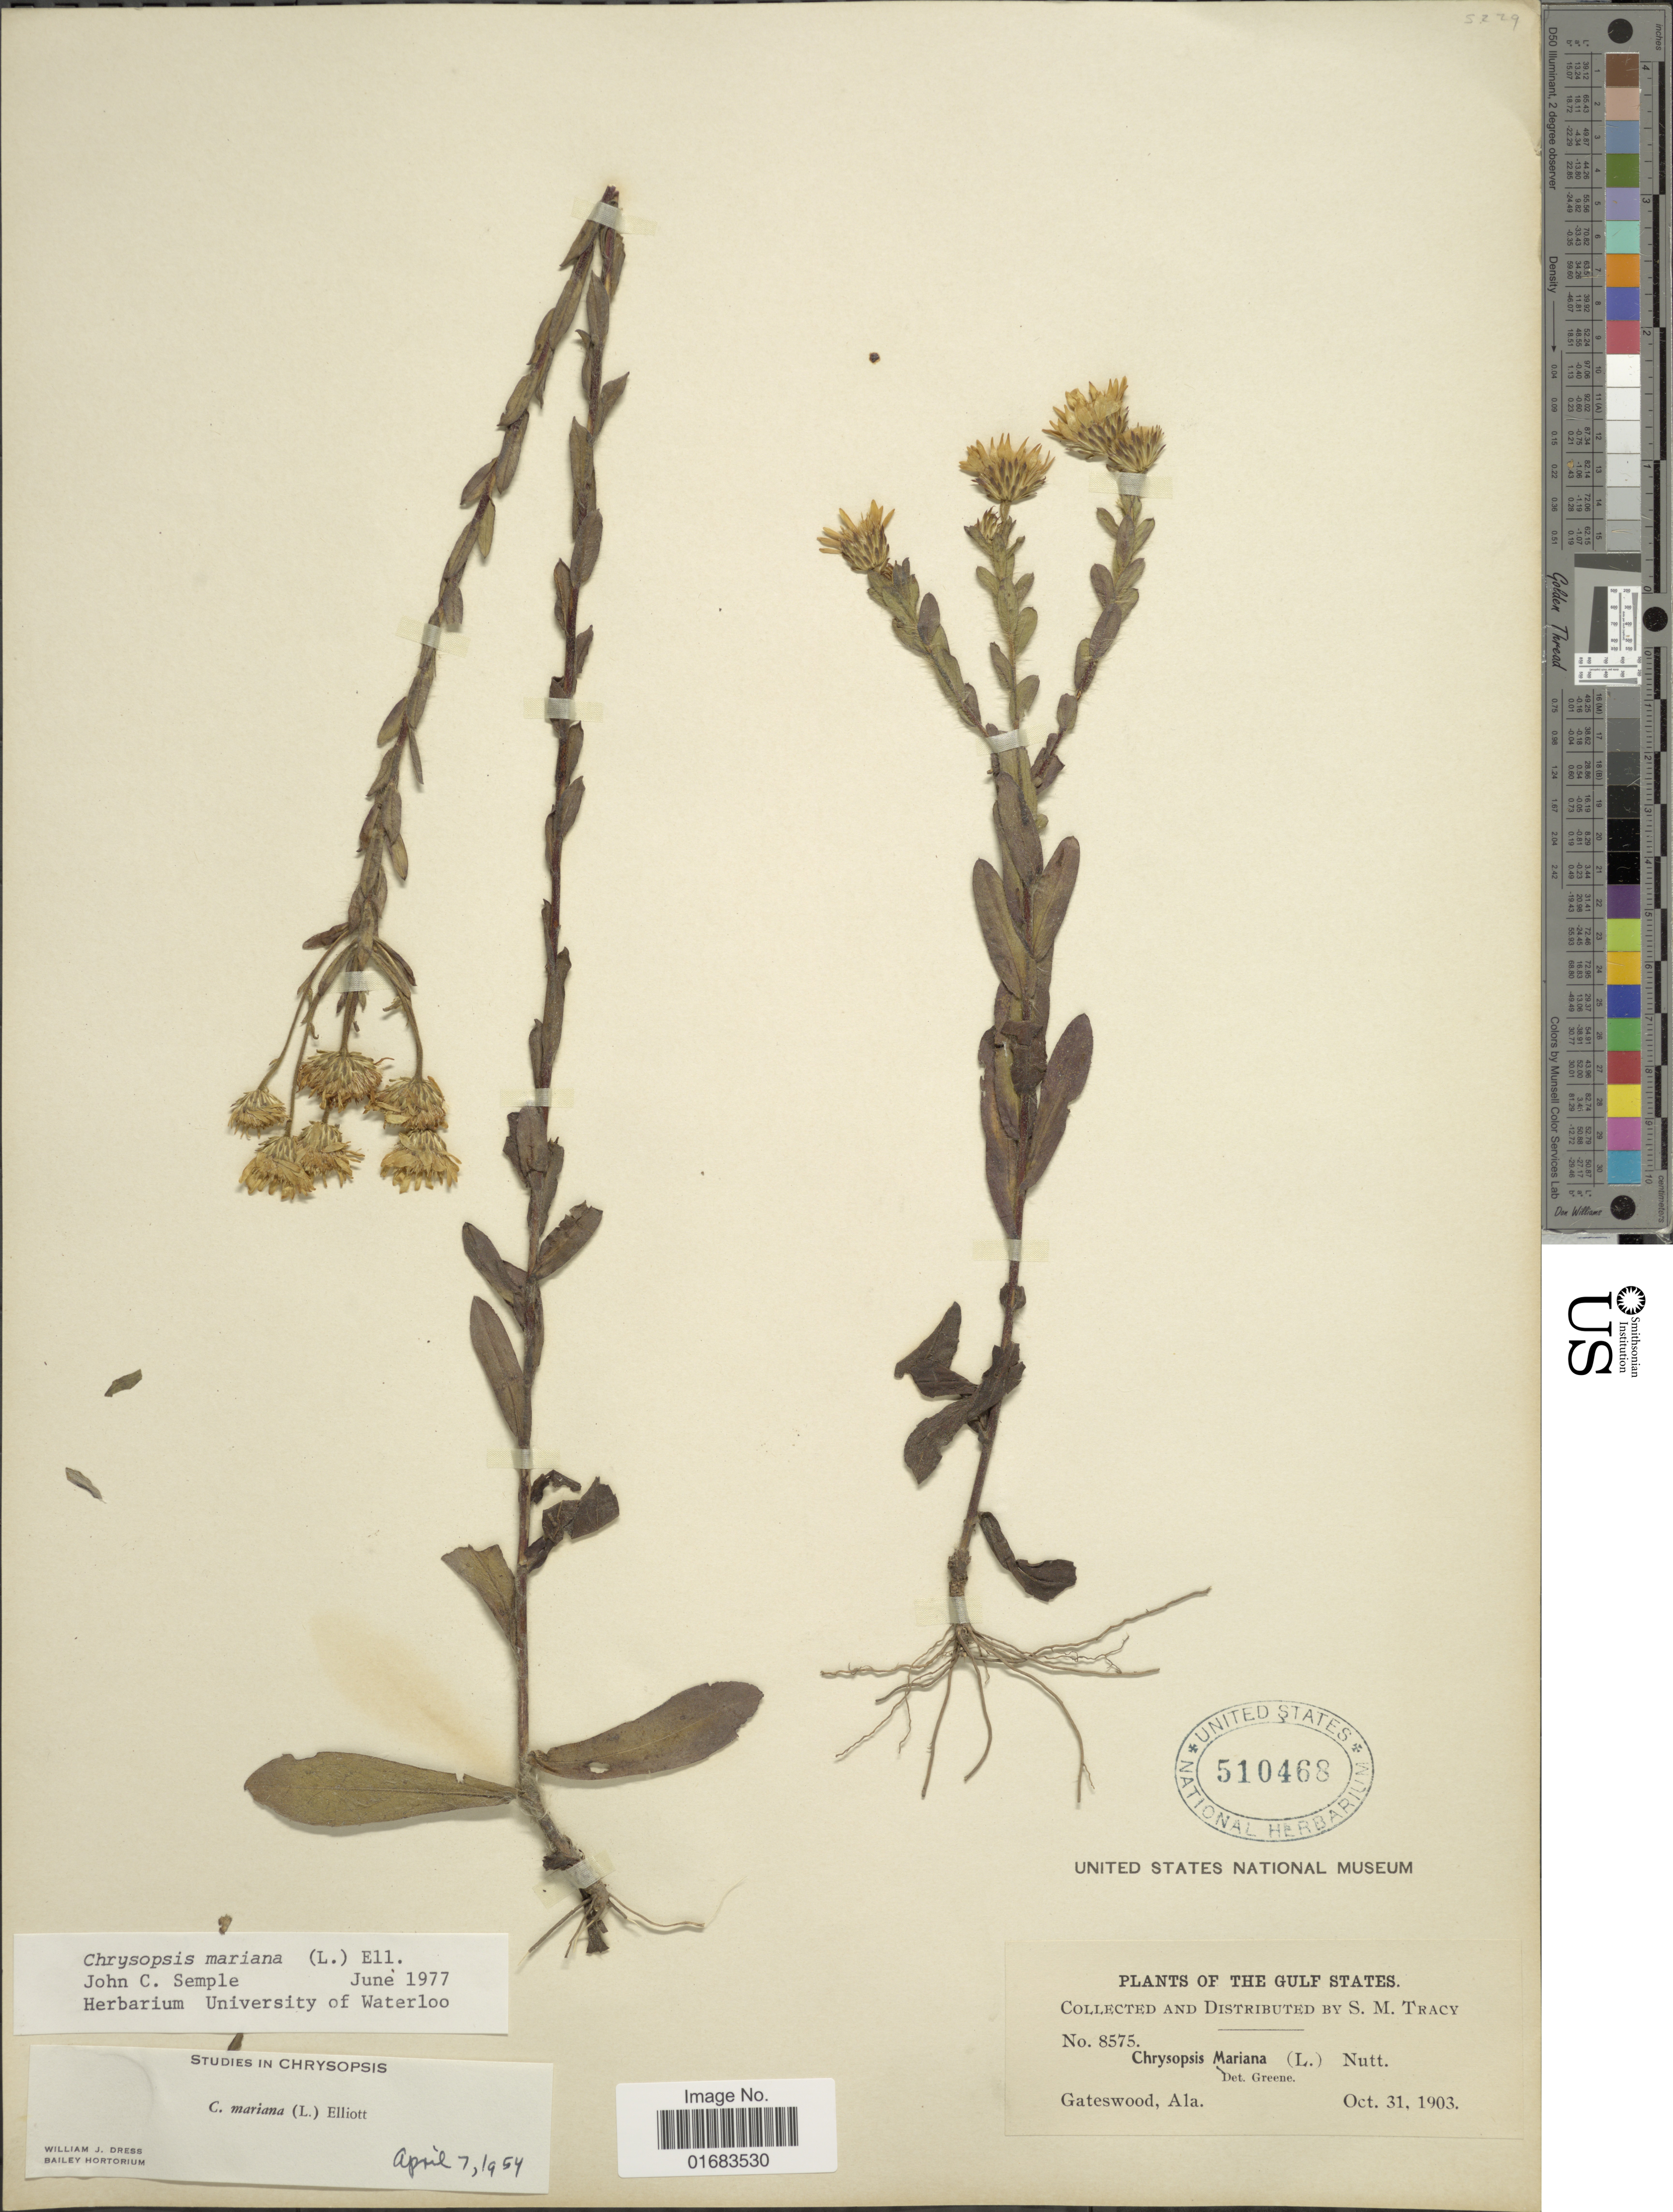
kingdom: Plantae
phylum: Tracheophyta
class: Magnoliopsida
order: Asterales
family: Asteraceae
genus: Chrysopsis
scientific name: Chrysopsis mariana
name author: (L.) Elliott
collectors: S. M. Tracy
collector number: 8575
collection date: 1903-10-31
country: United States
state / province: Alabama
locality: The Gulf States, Gatewood.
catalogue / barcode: US 510468